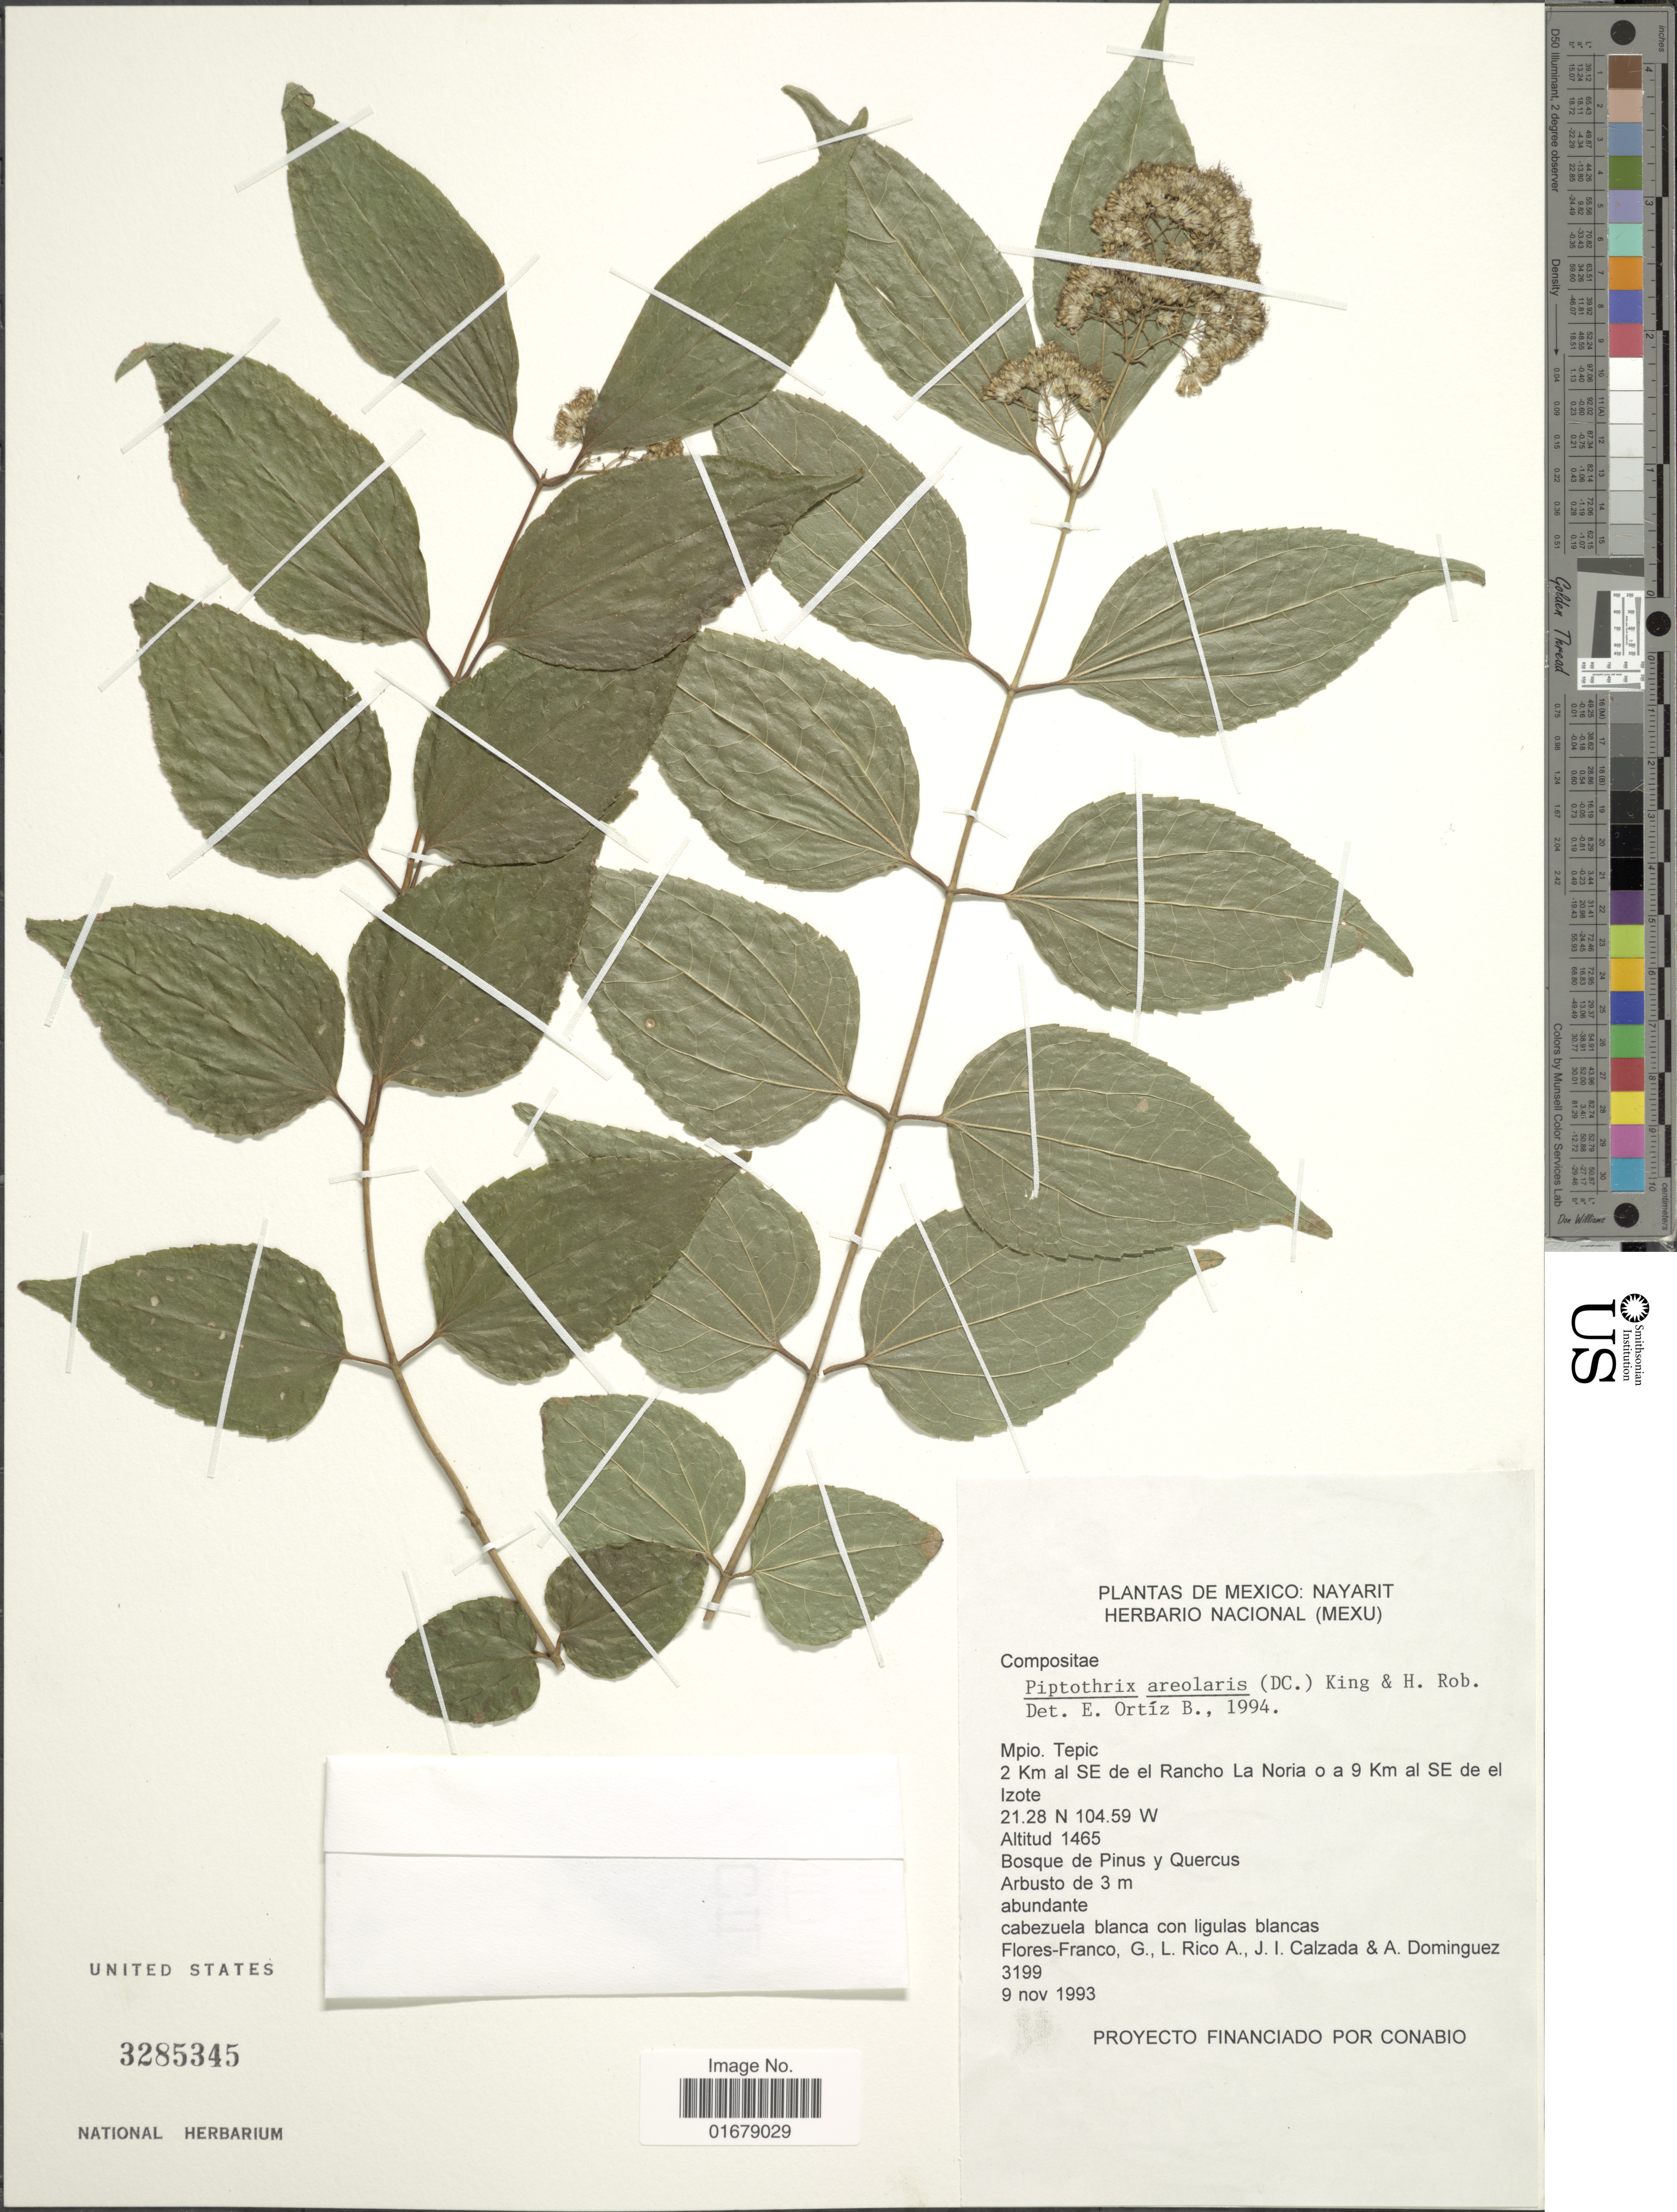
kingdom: Plantae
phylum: Tracheophyta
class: Magnoliopsida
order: Asterales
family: Asteraceae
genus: Piptothrix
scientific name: Piptothrix areolaris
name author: (DC.) R.M. King & H. Rob.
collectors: G. Flores F., M. Rico Arce, J. I. Calzada & A. Dominguez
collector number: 3199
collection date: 1993-11-09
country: Mexico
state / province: Nayarit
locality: Mexico. Nayarit. Mpio. Tepic. 2 Km al SE de el Rancho La Noria o a 9 km al SE de el Izote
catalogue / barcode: US 3285345